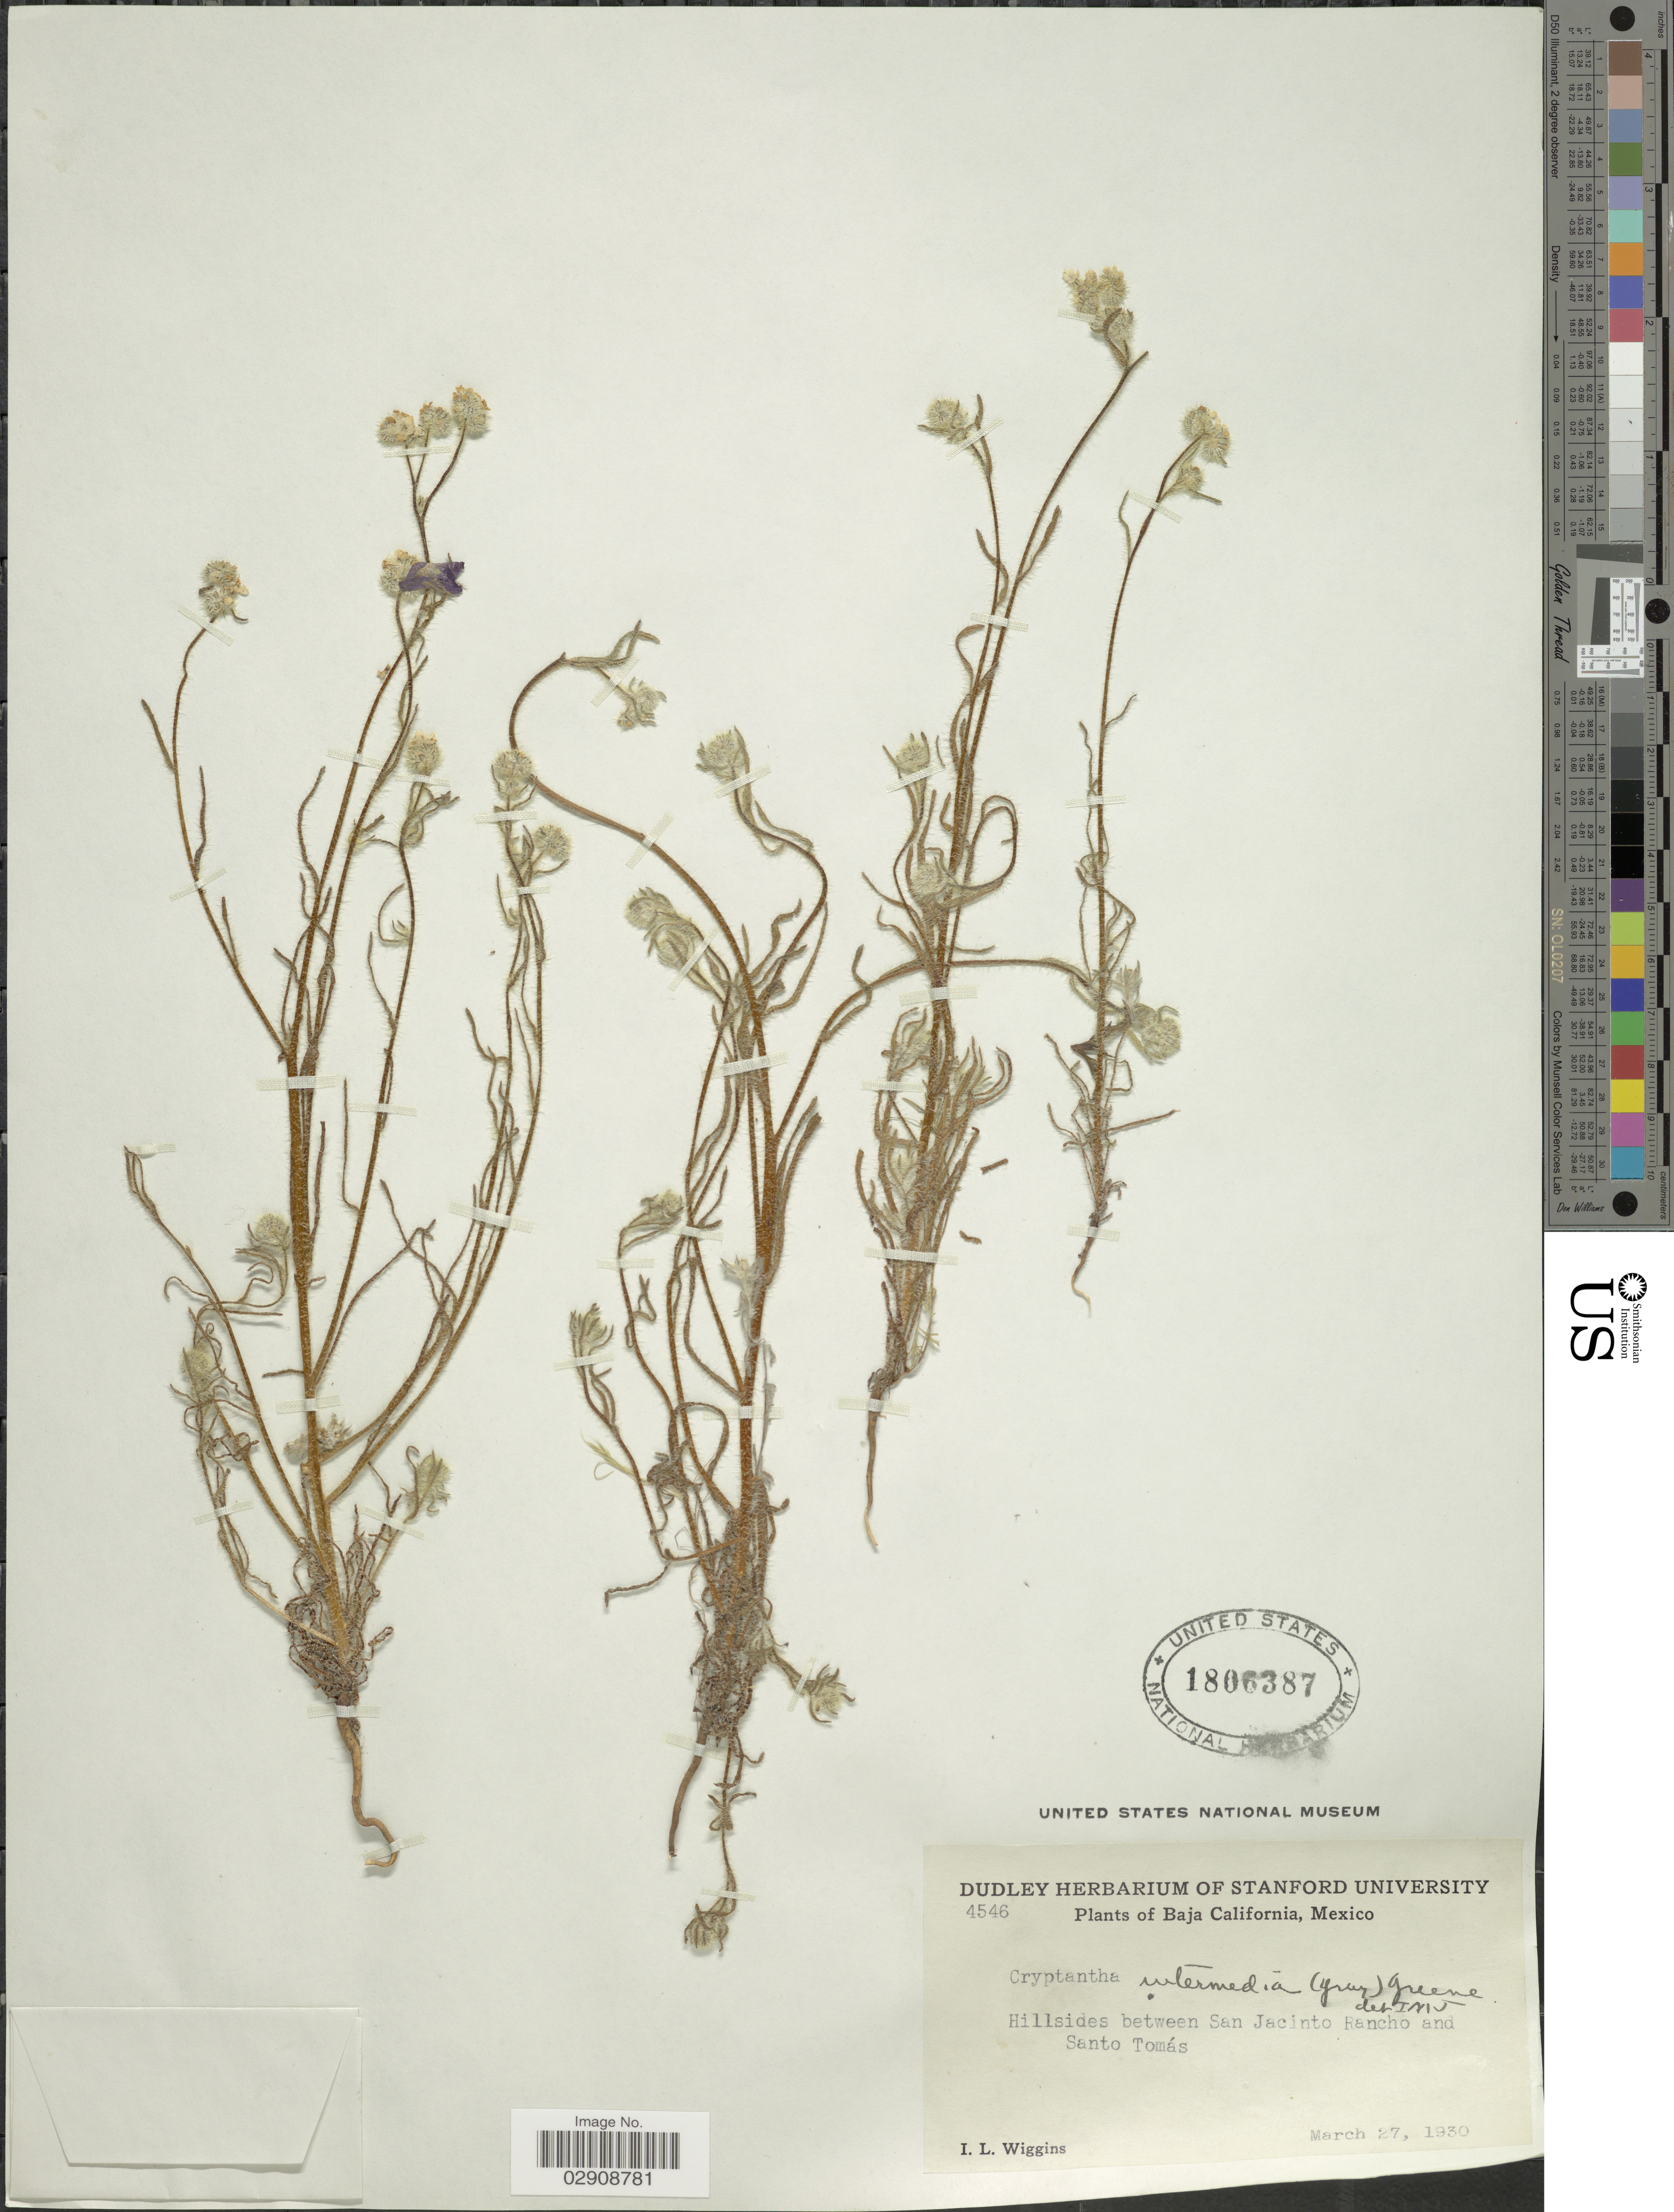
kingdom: Plantae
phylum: Tracheophyta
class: Magnoliopsida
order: Boraginales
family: Boraginaceae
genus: Cryptantha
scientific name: Cryptantha intermedia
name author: (A. Gray) Greene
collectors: I. L. Wiggins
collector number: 4546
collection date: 1930-03-27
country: Mexico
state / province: Baja California Norte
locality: Hillsides between San Jacinto Rancho and Santo Tomás.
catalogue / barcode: US 1806387